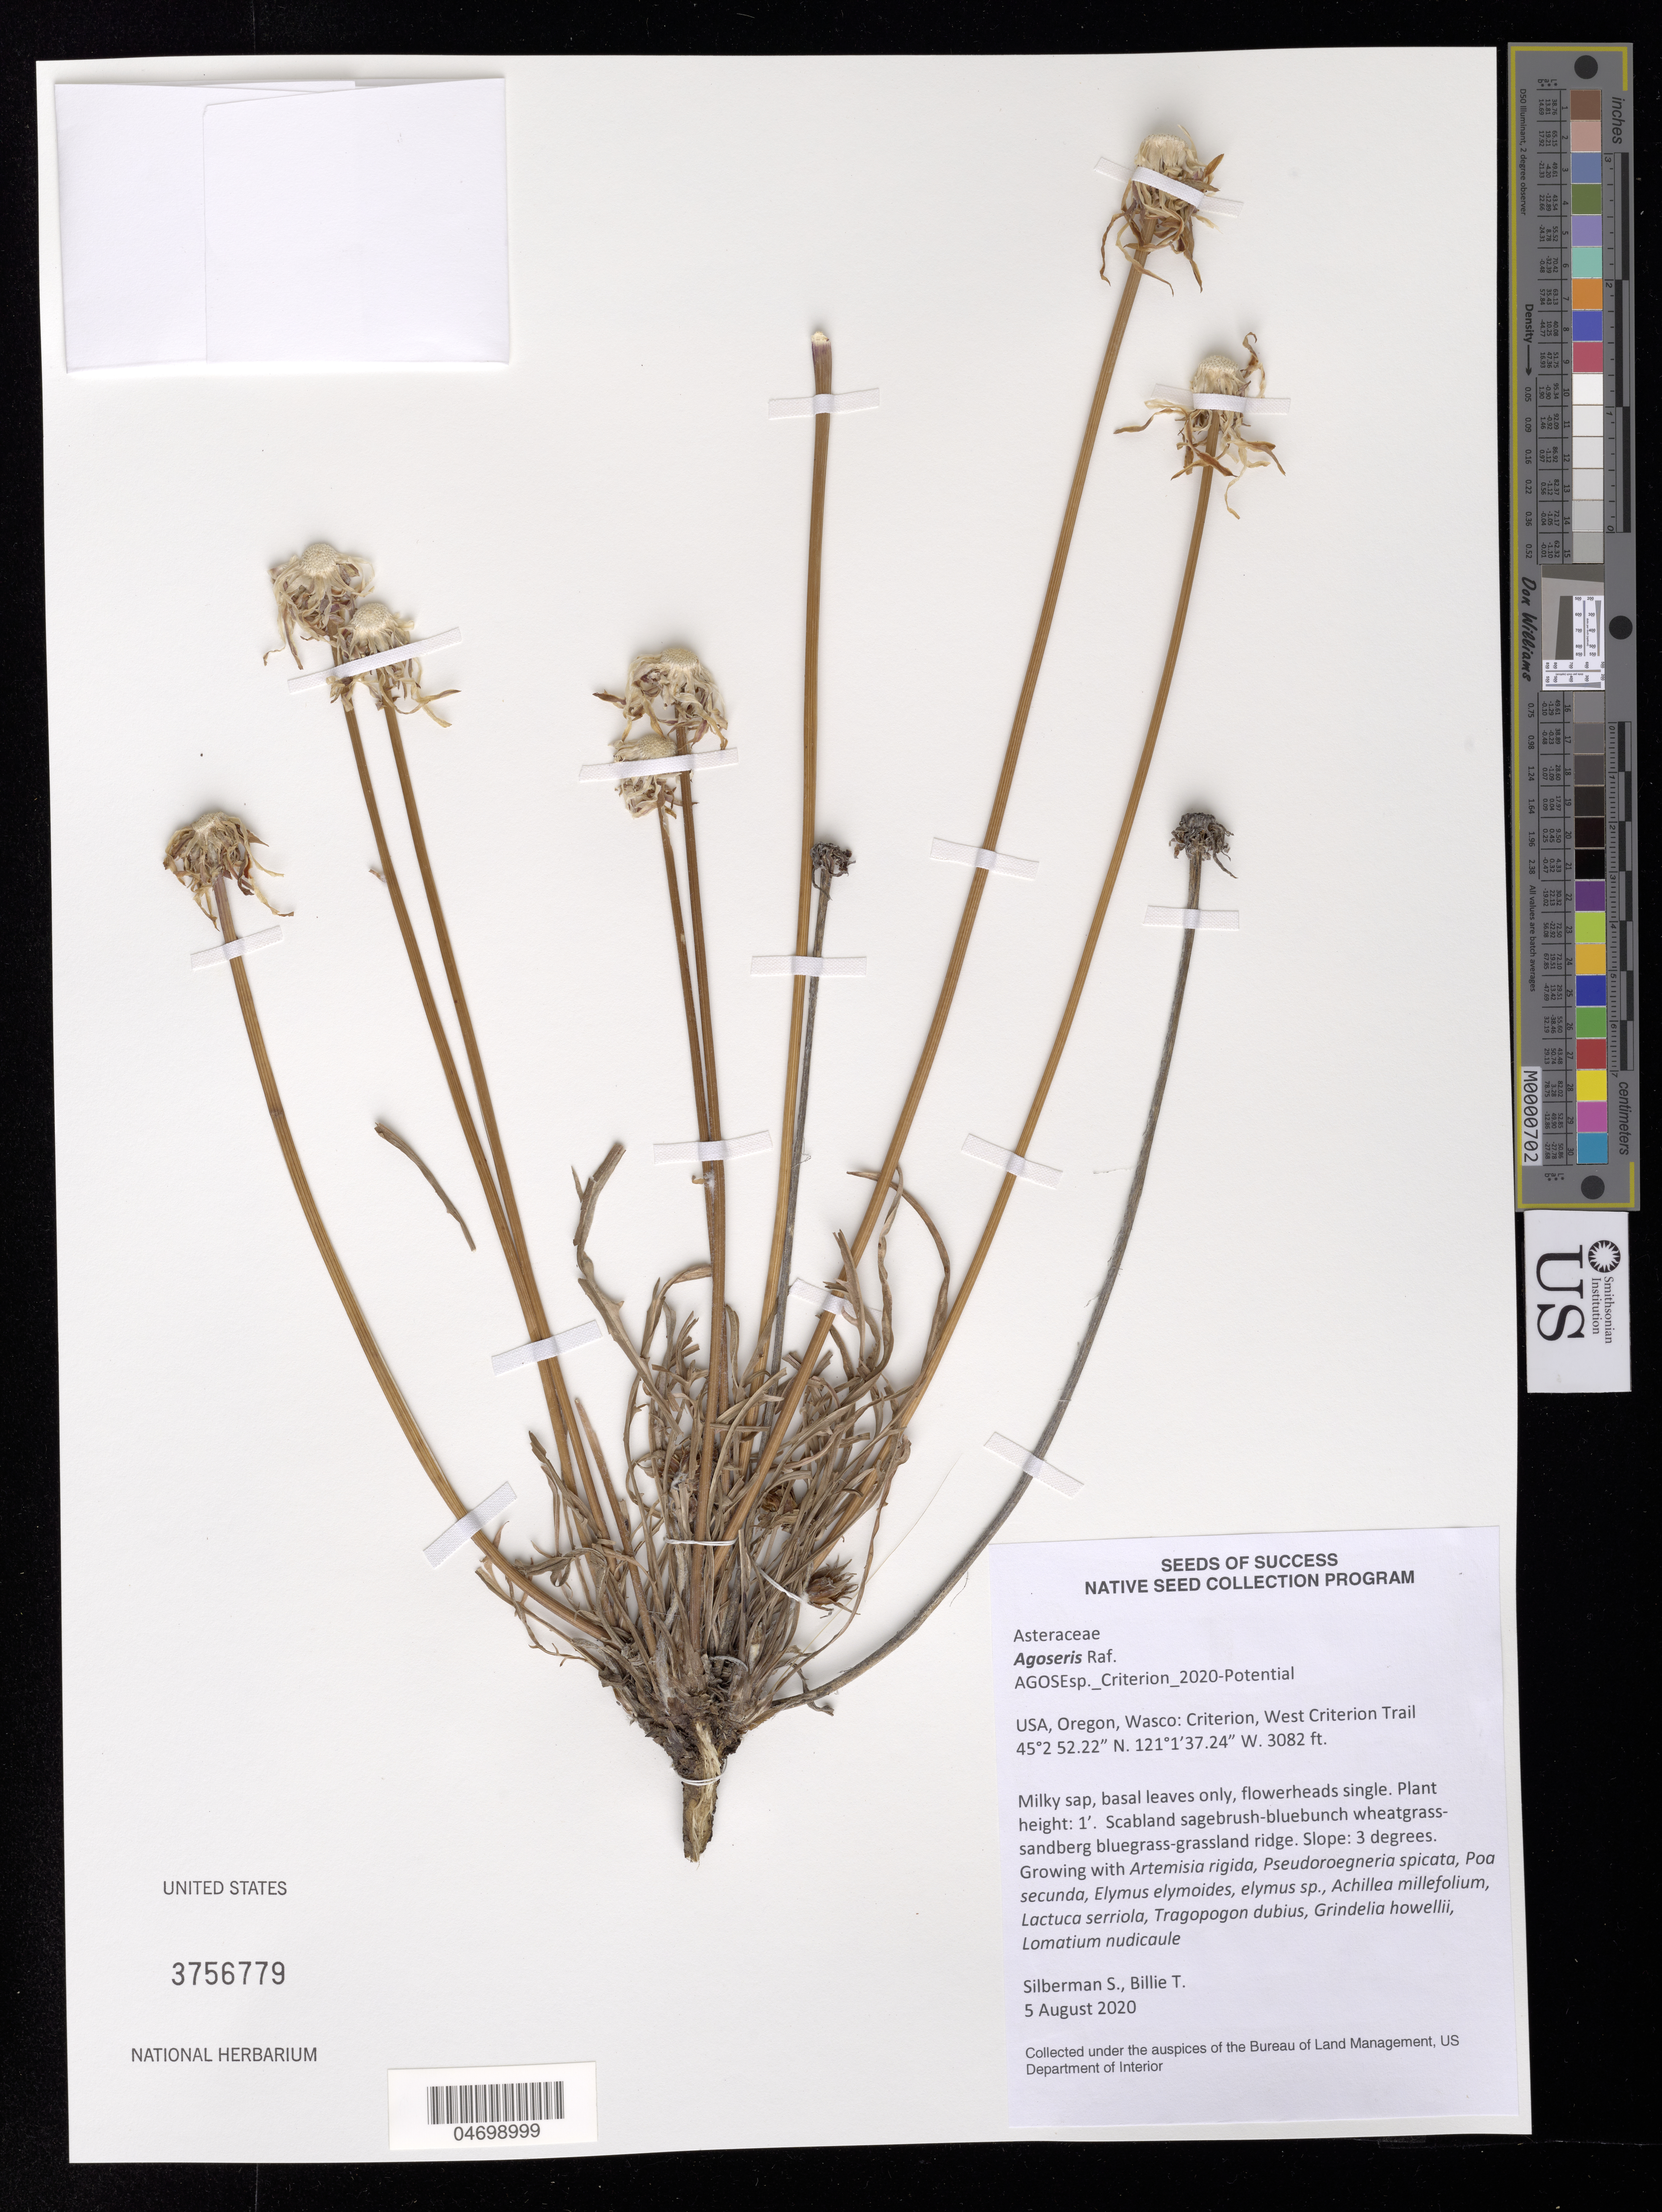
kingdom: Plantae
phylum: Tracheophyta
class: Magnoliopsida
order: Asterales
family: Asteraceae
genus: Agoseris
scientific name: Agoseris sp.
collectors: S. Silberman & T. Billie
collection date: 2020-08-05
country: United States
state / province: Oregon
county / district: Wasco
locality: Criterion, West Criterion Trail.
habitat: Scabland sagebrush-bluebunch wheatgrass- sandberg bluegrass- grassland ridge. With Artemisia rigida, Poa secunda, Lactuca serriola, etc.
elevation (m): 939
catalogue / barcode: US 3756779